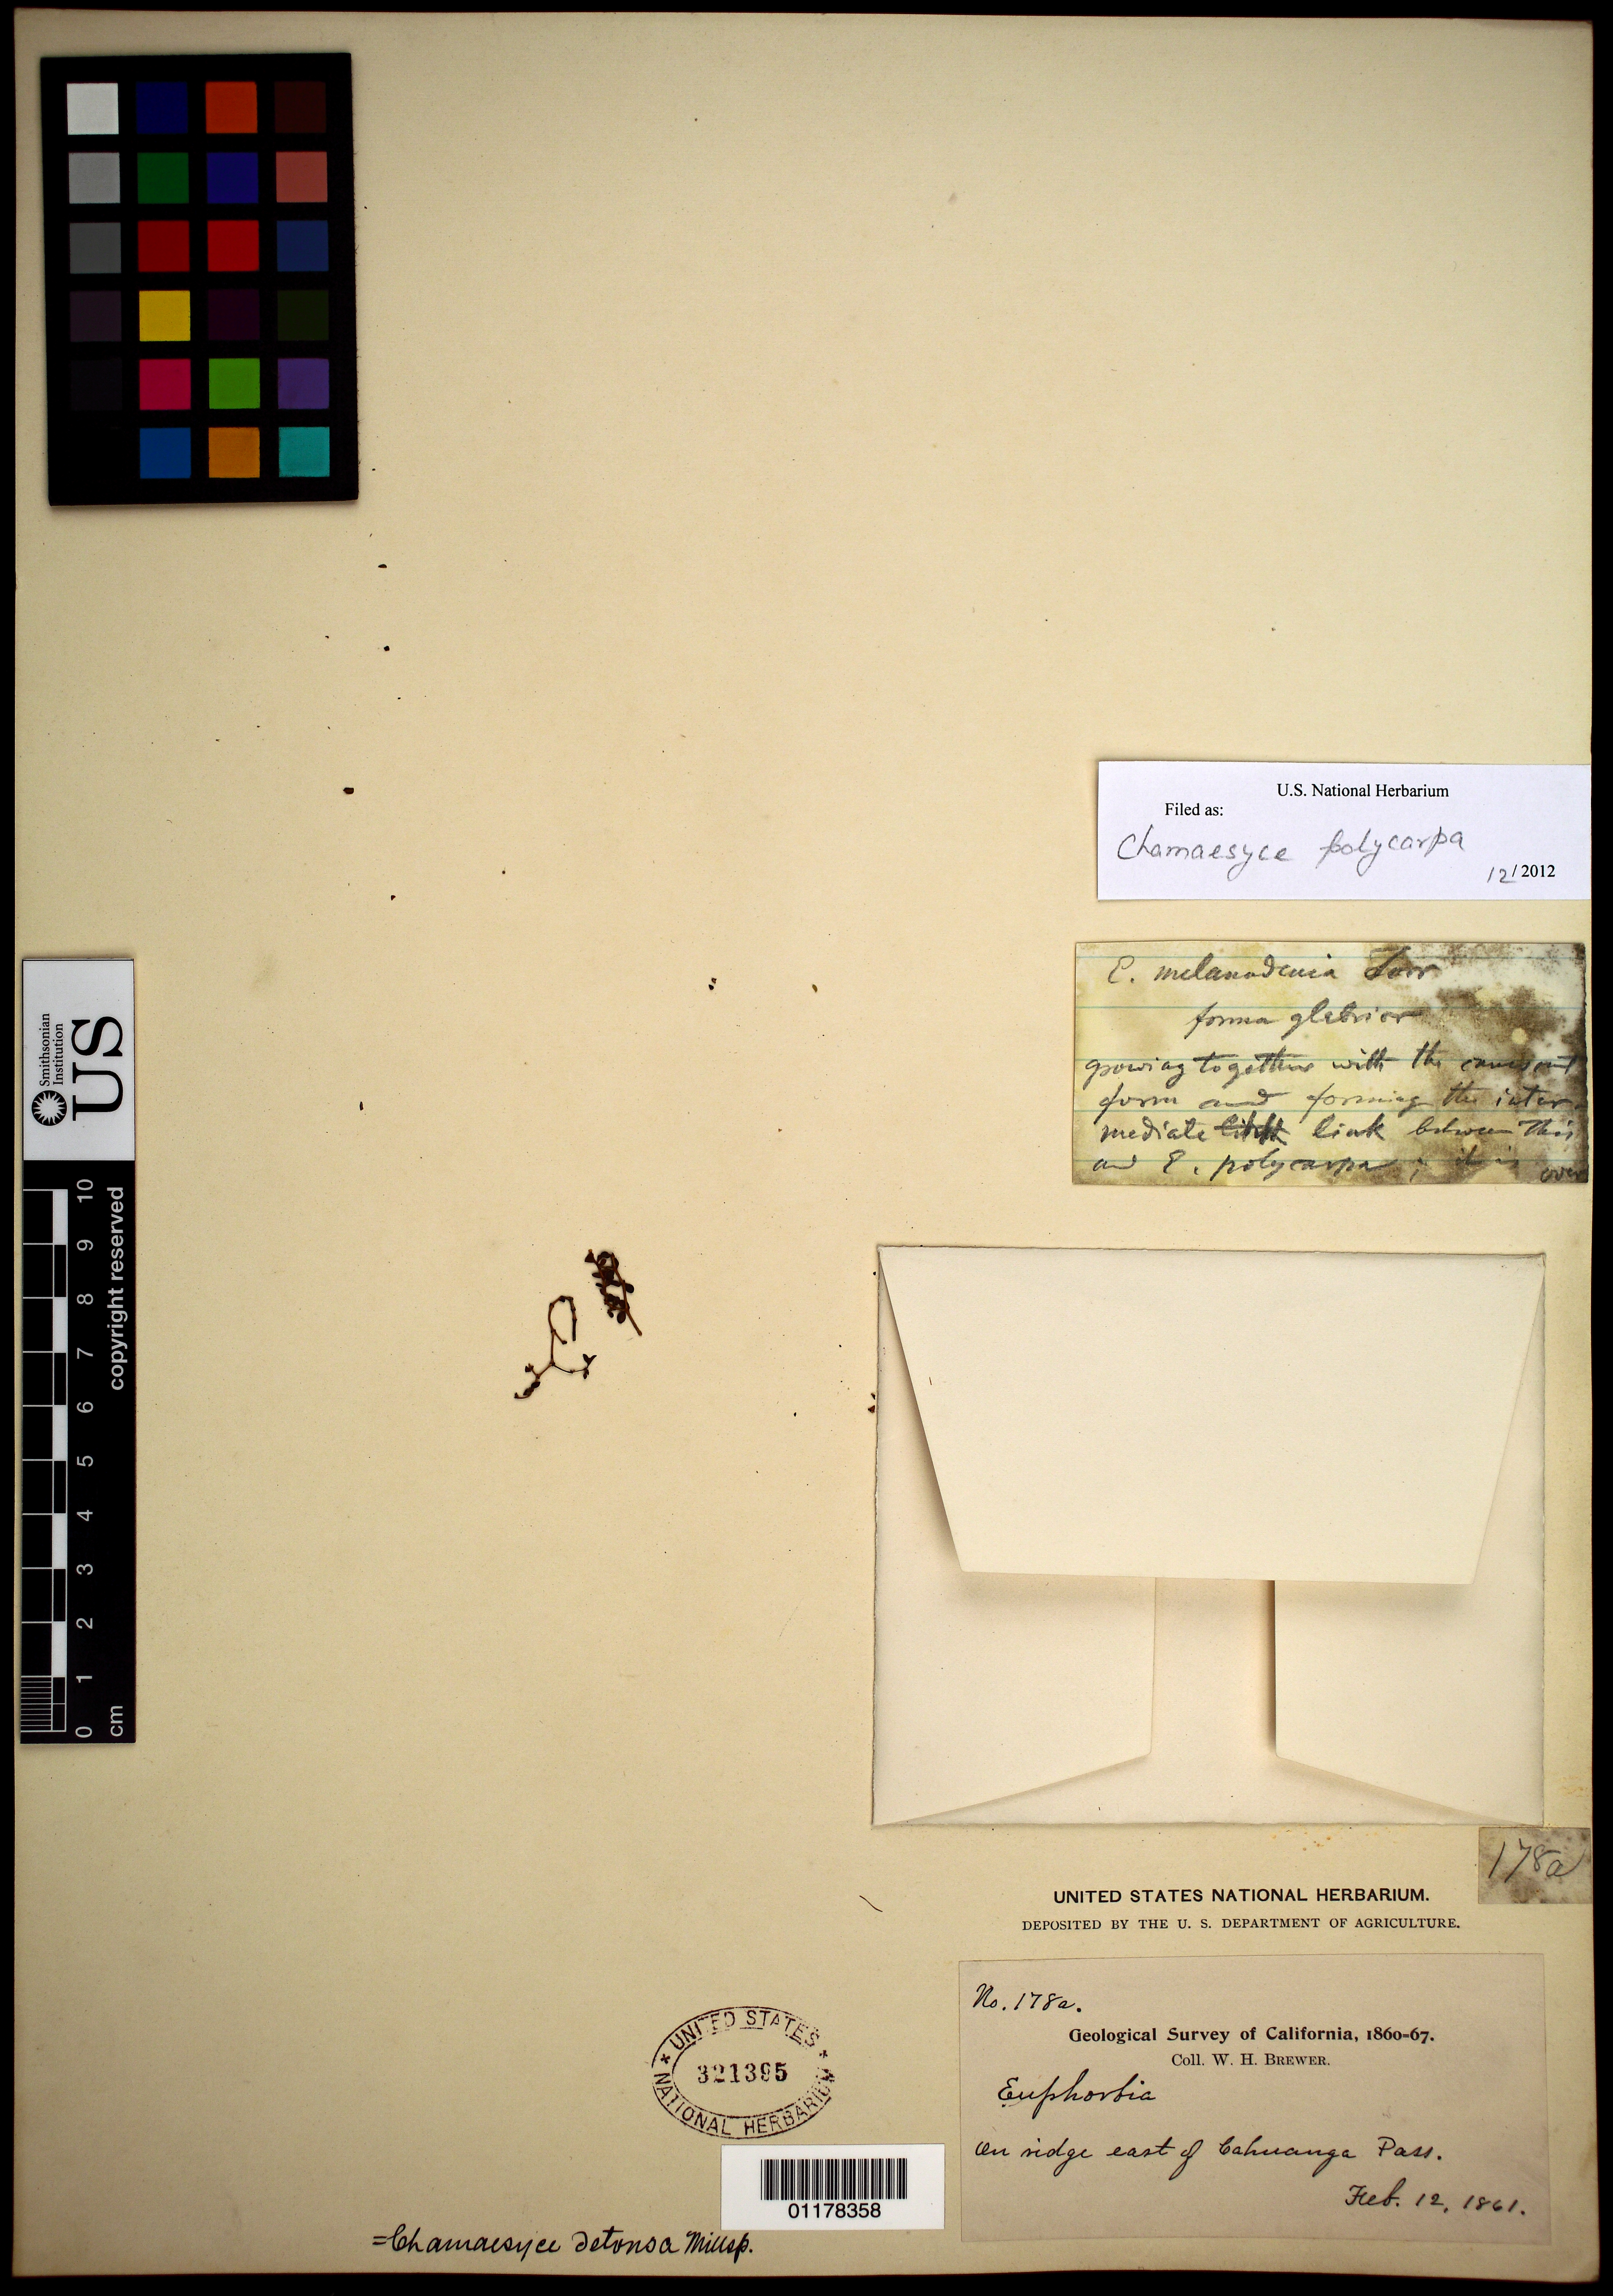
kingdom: Plantae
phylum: Tracheophyta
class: Magnoliopsida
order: Malpighiales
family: Euphorbiaceae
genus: Euphorbia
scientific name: Euphorbia polycarpa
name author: Benth.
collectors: W. H. Brewer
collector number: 178a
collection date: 1861-02-12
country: United States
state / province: California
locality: On ridge east of Cahuenga Pass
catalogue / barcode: US 321395